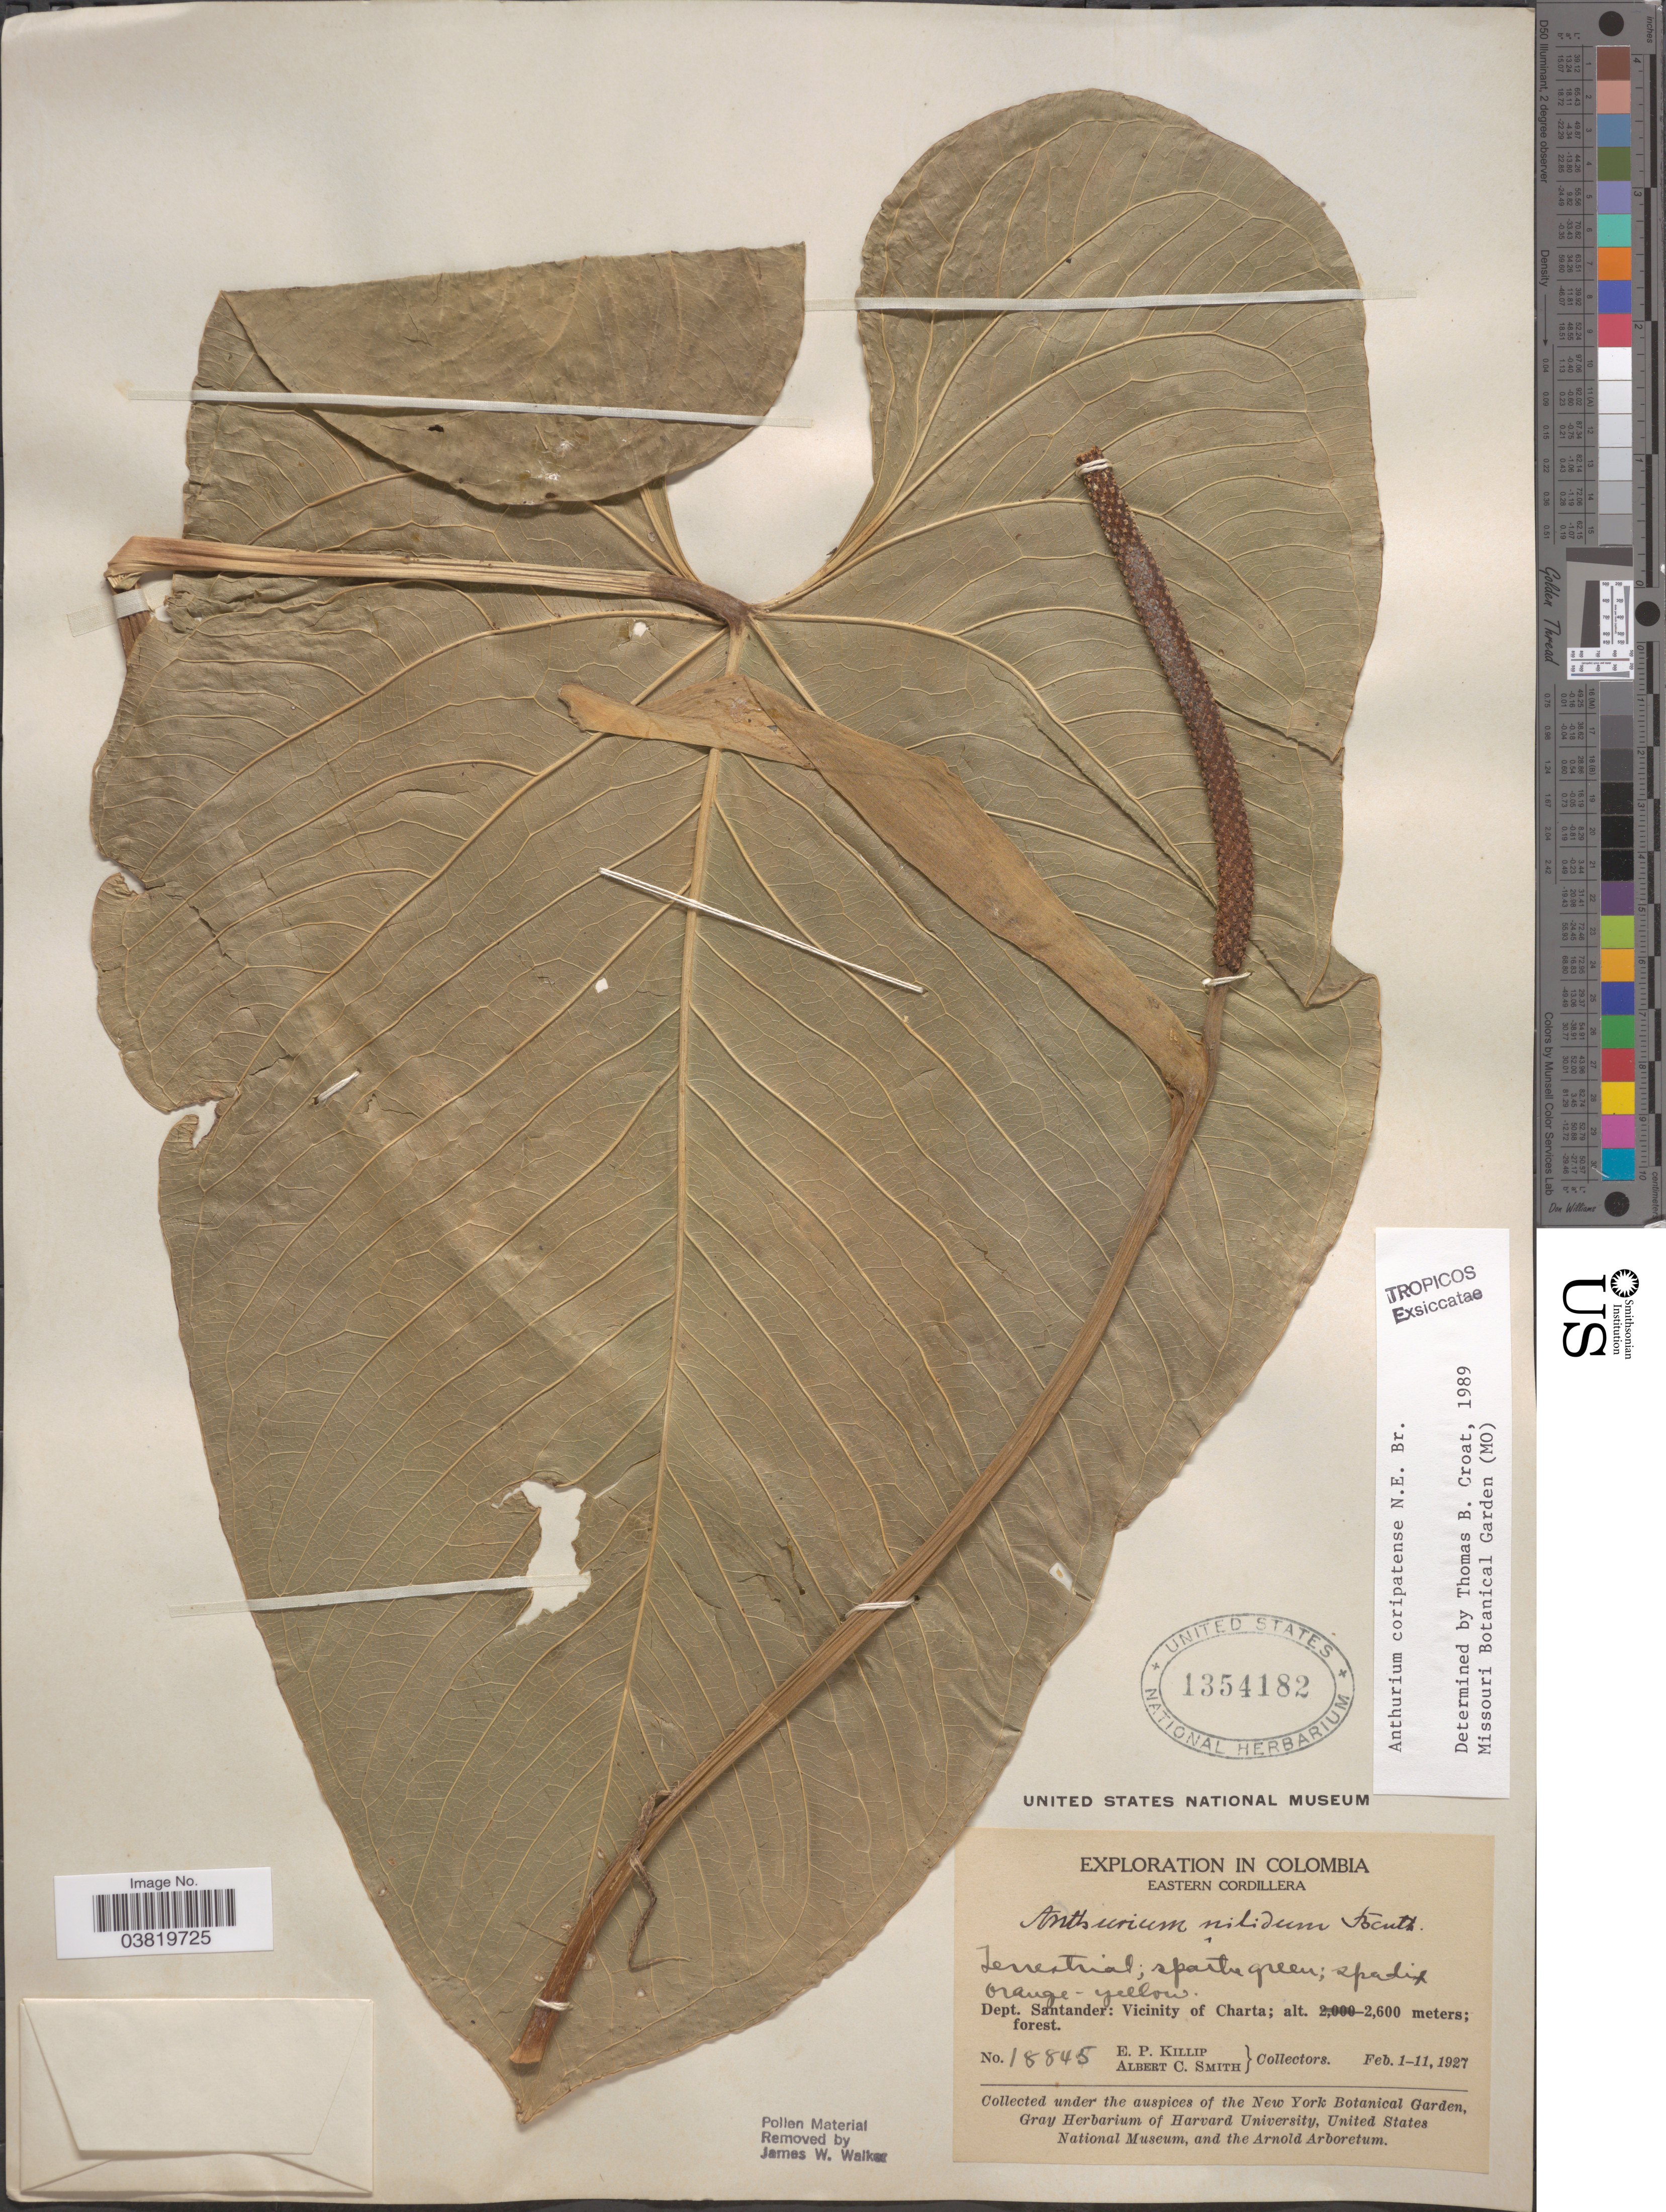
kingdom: Plantae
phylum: Tracheophyta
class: Liliopsida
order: Alismatales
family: Araceae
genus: Anthurium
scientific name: Anthurium coripatense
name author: N.E. Br.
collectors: E. P. Killip & A. C. Smith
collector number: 18845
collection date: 1927-02-01/1927-02-11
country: Colombia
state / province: Santander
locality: Eastern Cordillera. Dept. Santander: Vicinity of Charta.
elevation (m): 2600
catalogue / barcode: US 1354182